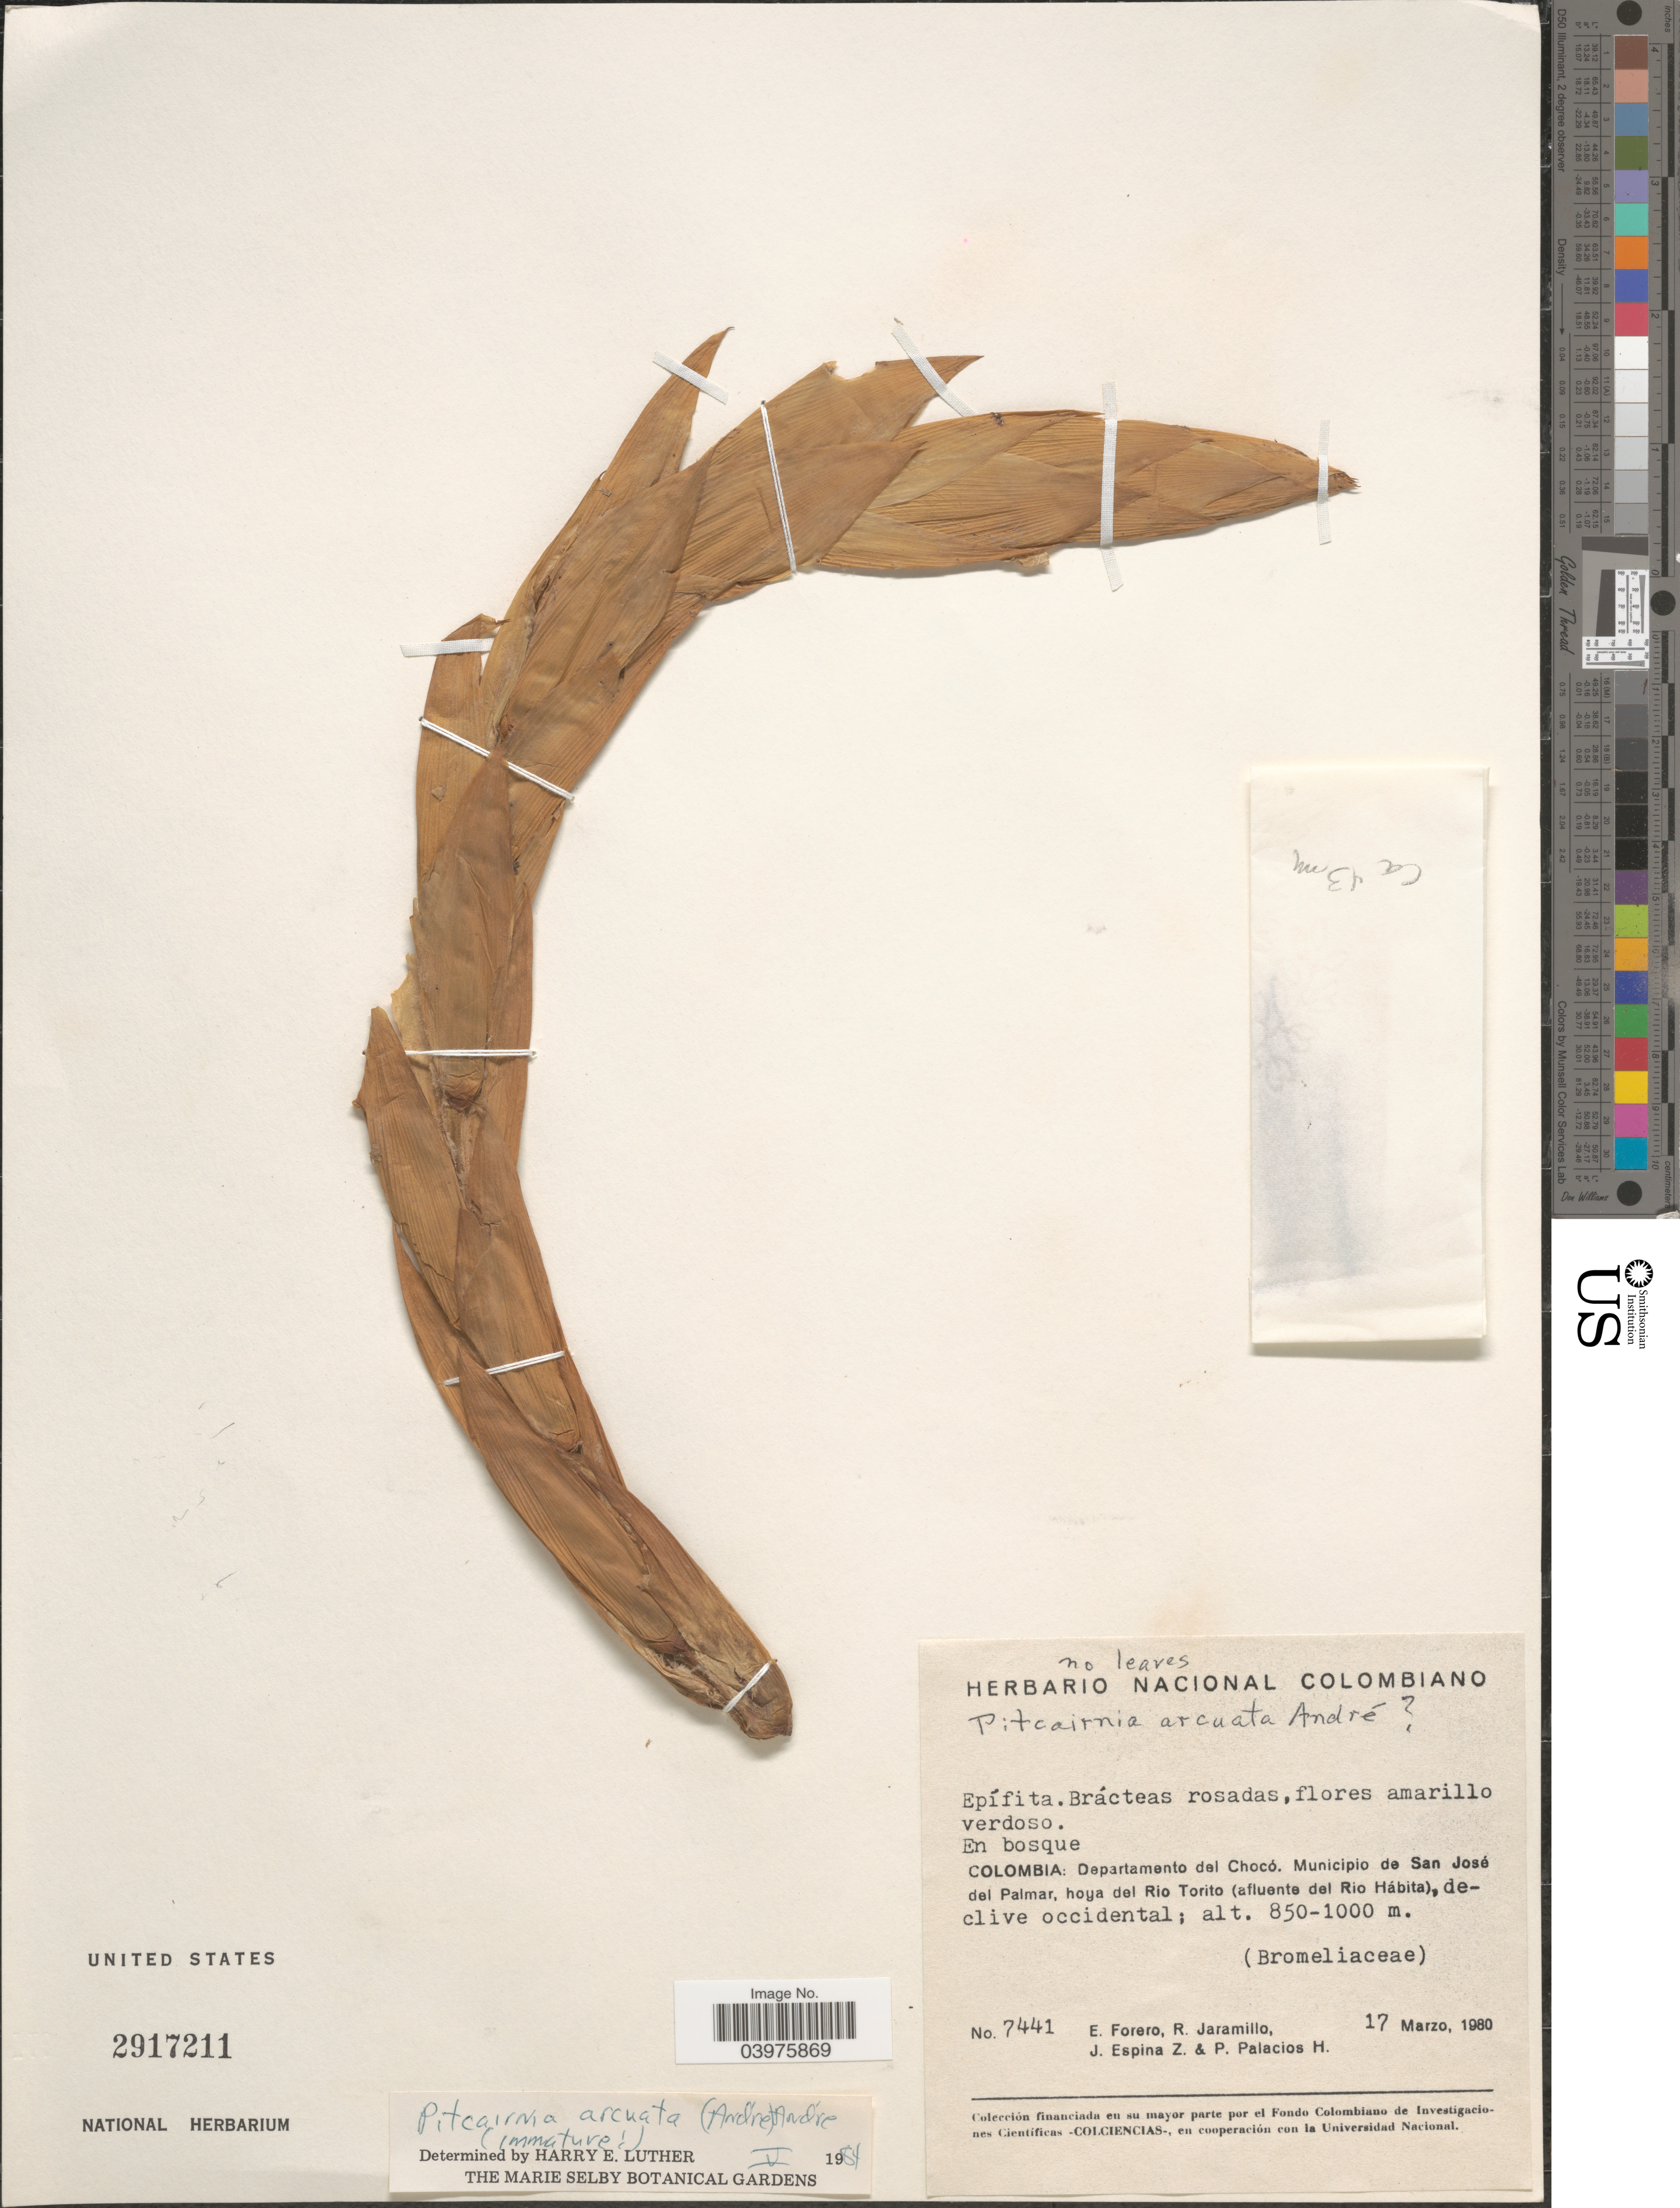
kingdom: Plantae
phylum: Tracheophyta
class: Liliopsida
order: Poales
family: Bromeliaceae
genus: Pitcairnia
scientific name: Pitcairnia arcuata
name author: (André) André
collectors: E. Forero, R. Jaramillo, J. Espina Z. & P. Palacios H.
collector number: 7441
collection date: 1980-03-17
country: Colombia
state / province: Chocó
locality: Departamento del Chocó. Municipio de San José del Palmar, hoya del Rio Torito (afluente del Rio Hábita).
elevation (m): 850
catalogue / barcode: US 2917211